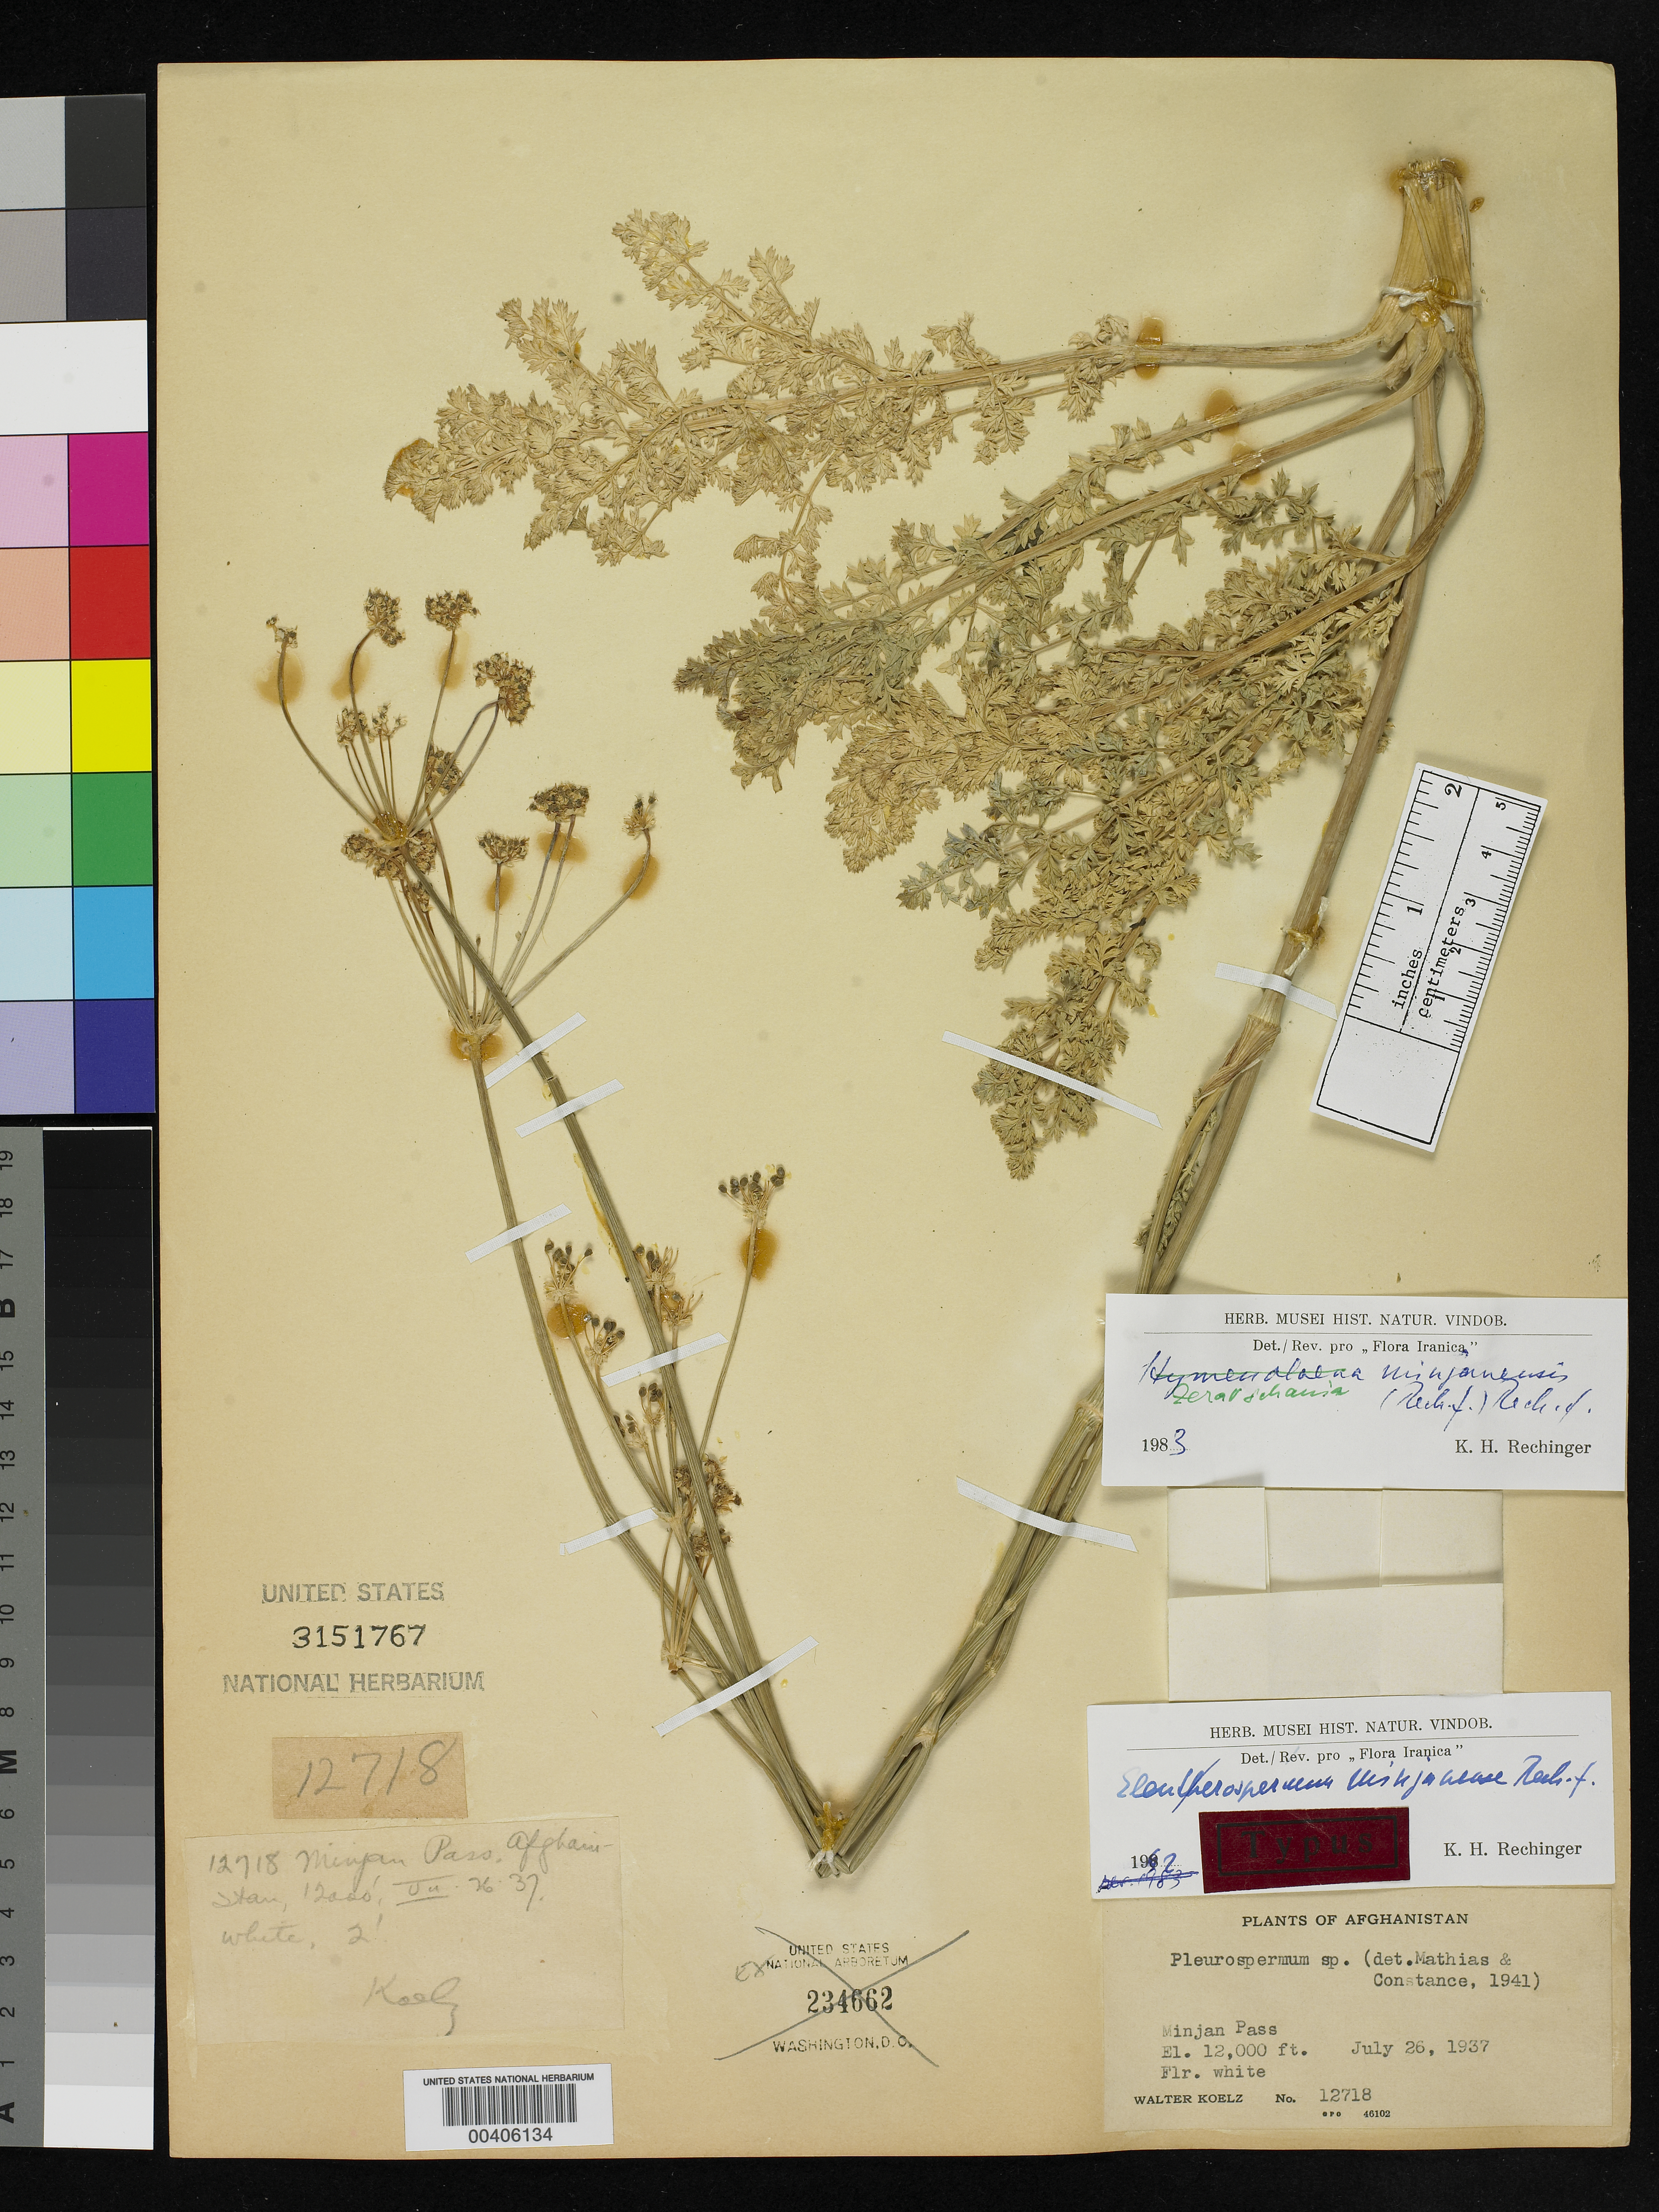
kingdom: Plantae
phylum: Tracheophyta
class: Magnoliopsida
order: Apiales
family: Apiaceae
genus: Pleurospermum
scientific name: Pleurospermum minjanensis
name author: Rech. f.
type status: Type Collection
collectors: W. N. Koelz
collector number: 12718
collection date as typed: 26 Jul 1937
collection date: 1937-07-26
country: Afghanistan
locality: Minjan Pass.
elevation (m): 3658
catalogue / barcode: US 3151767